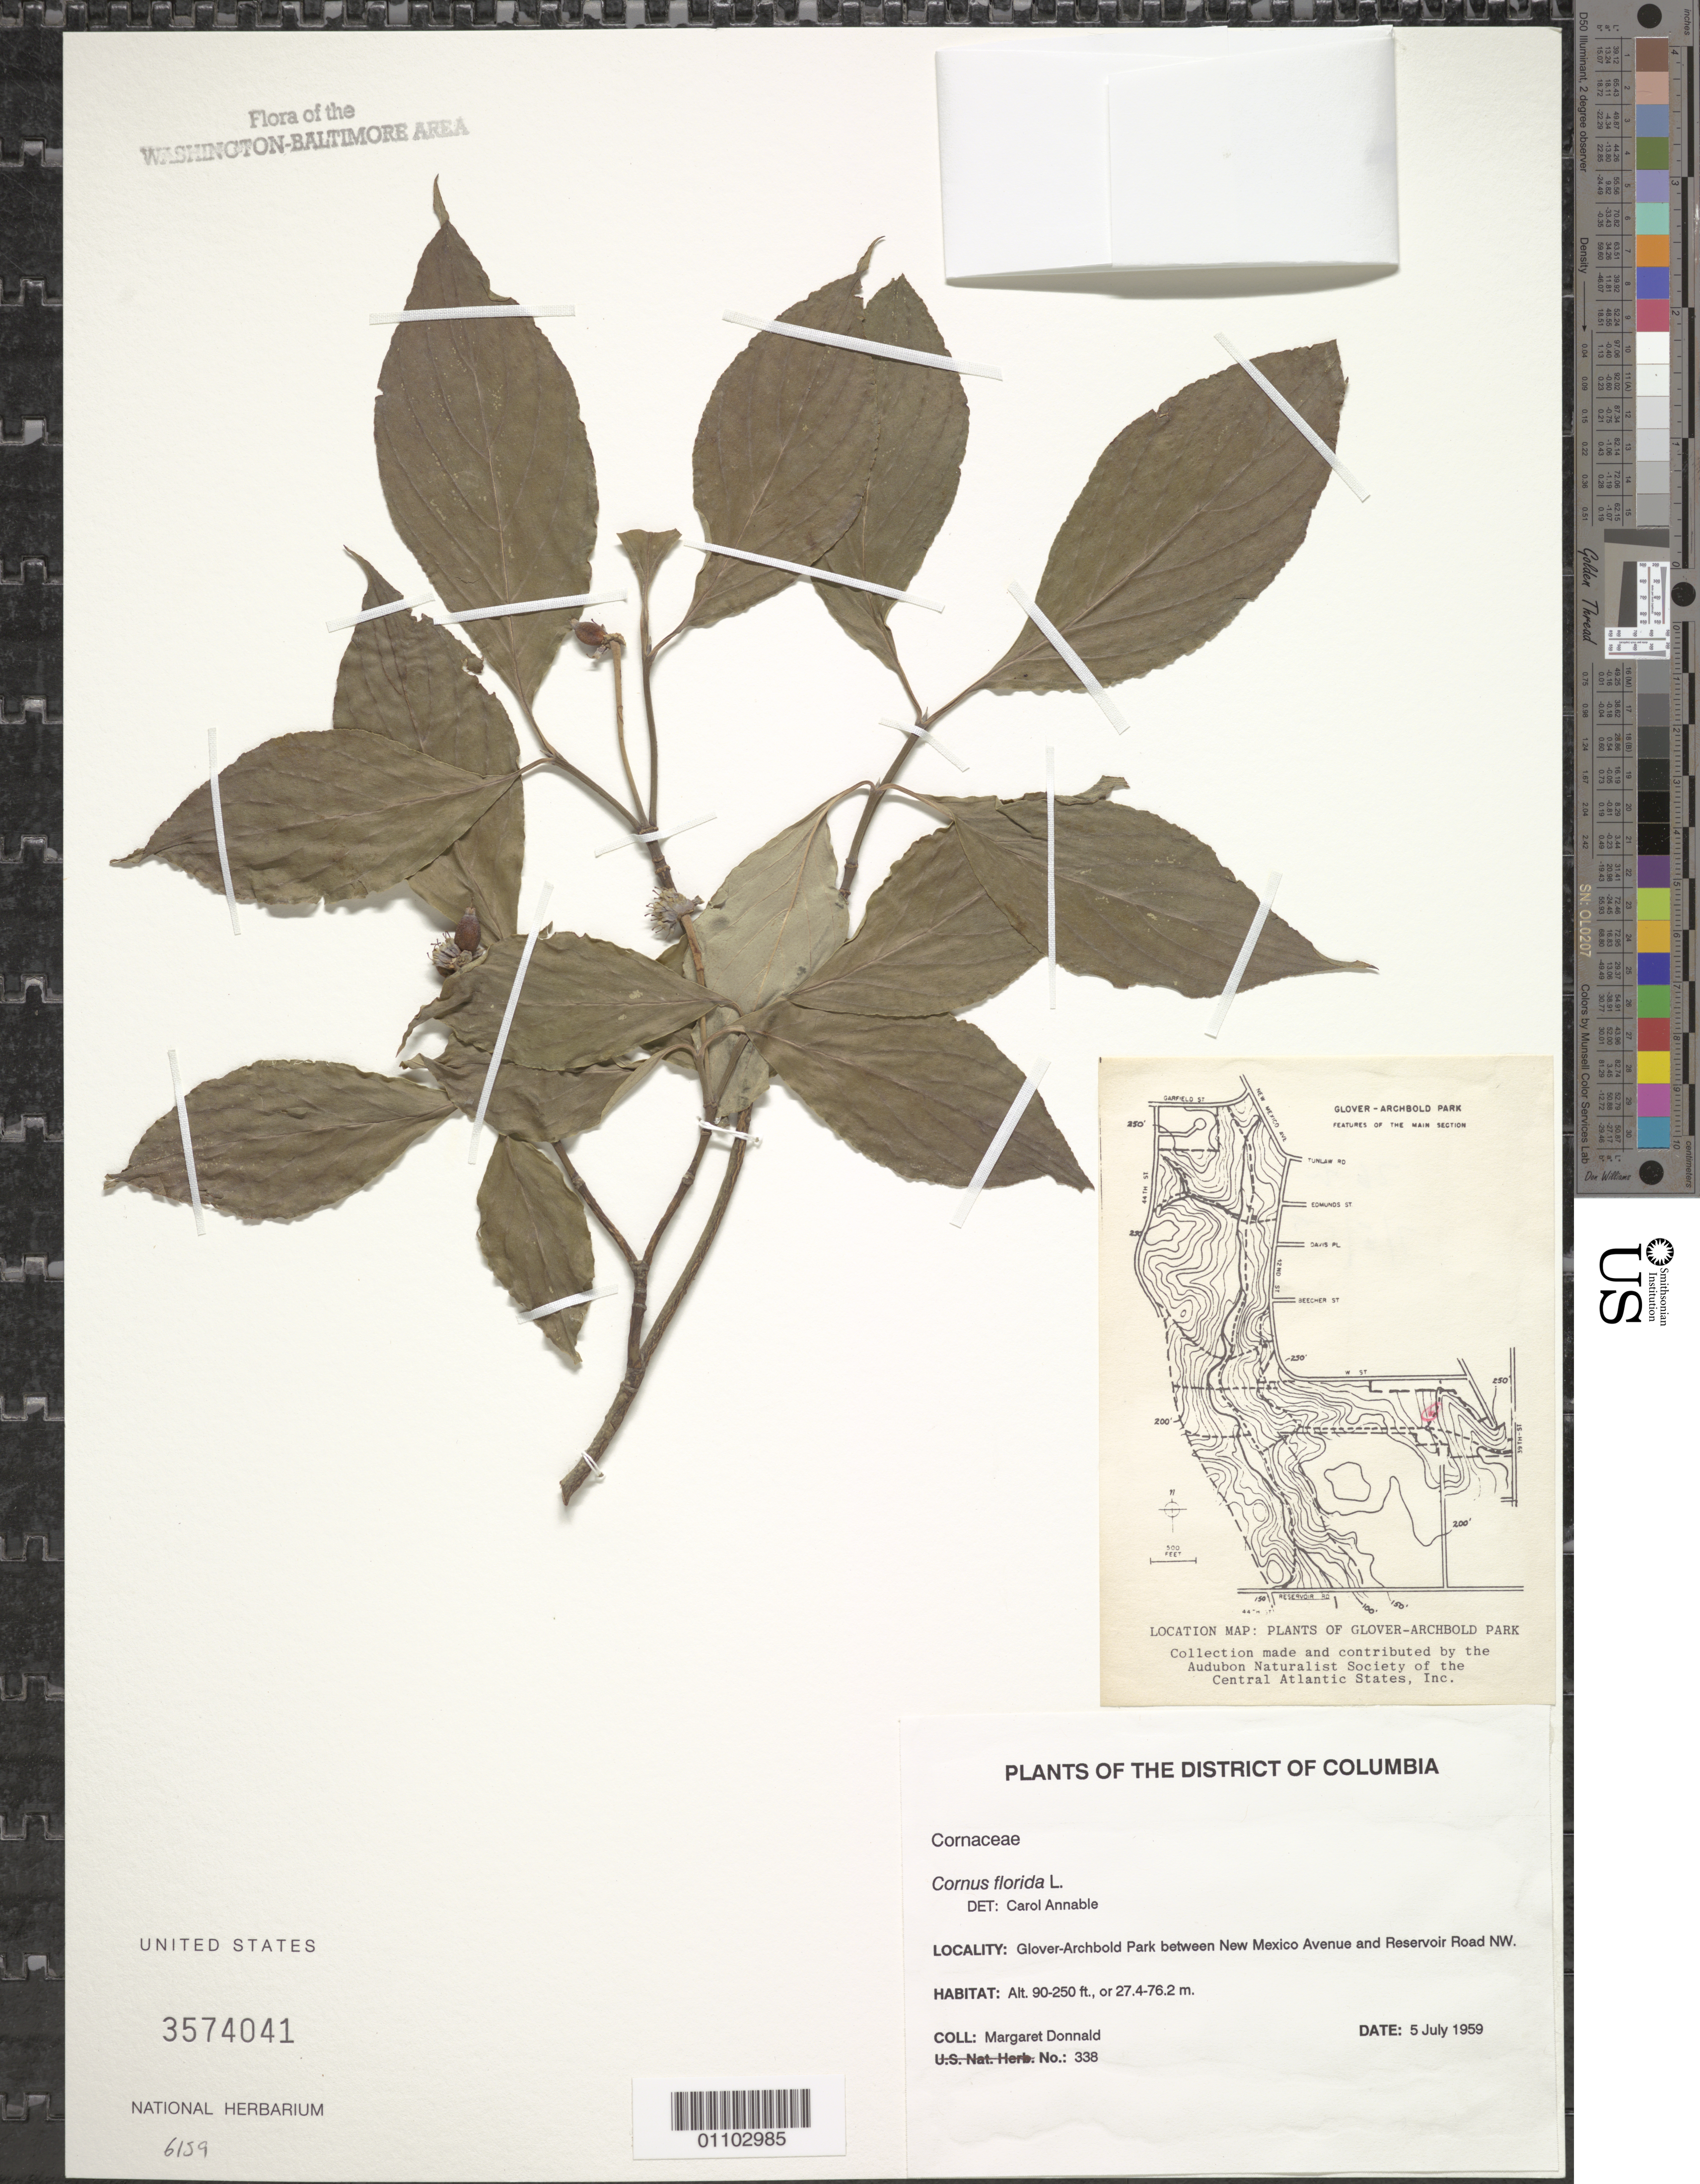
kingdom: Plantae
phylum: Tracheophyta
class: Magnoliopsida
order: Cornales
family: Cornaceae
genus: Cornus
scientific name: Cornus florida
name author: L.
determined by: Annable, C. R.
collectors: M. Donnald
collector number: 338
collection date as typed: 5 July 1959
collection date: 1959-07-05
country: United States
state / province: District of Columbia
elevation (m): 27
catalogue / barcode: US 3574041